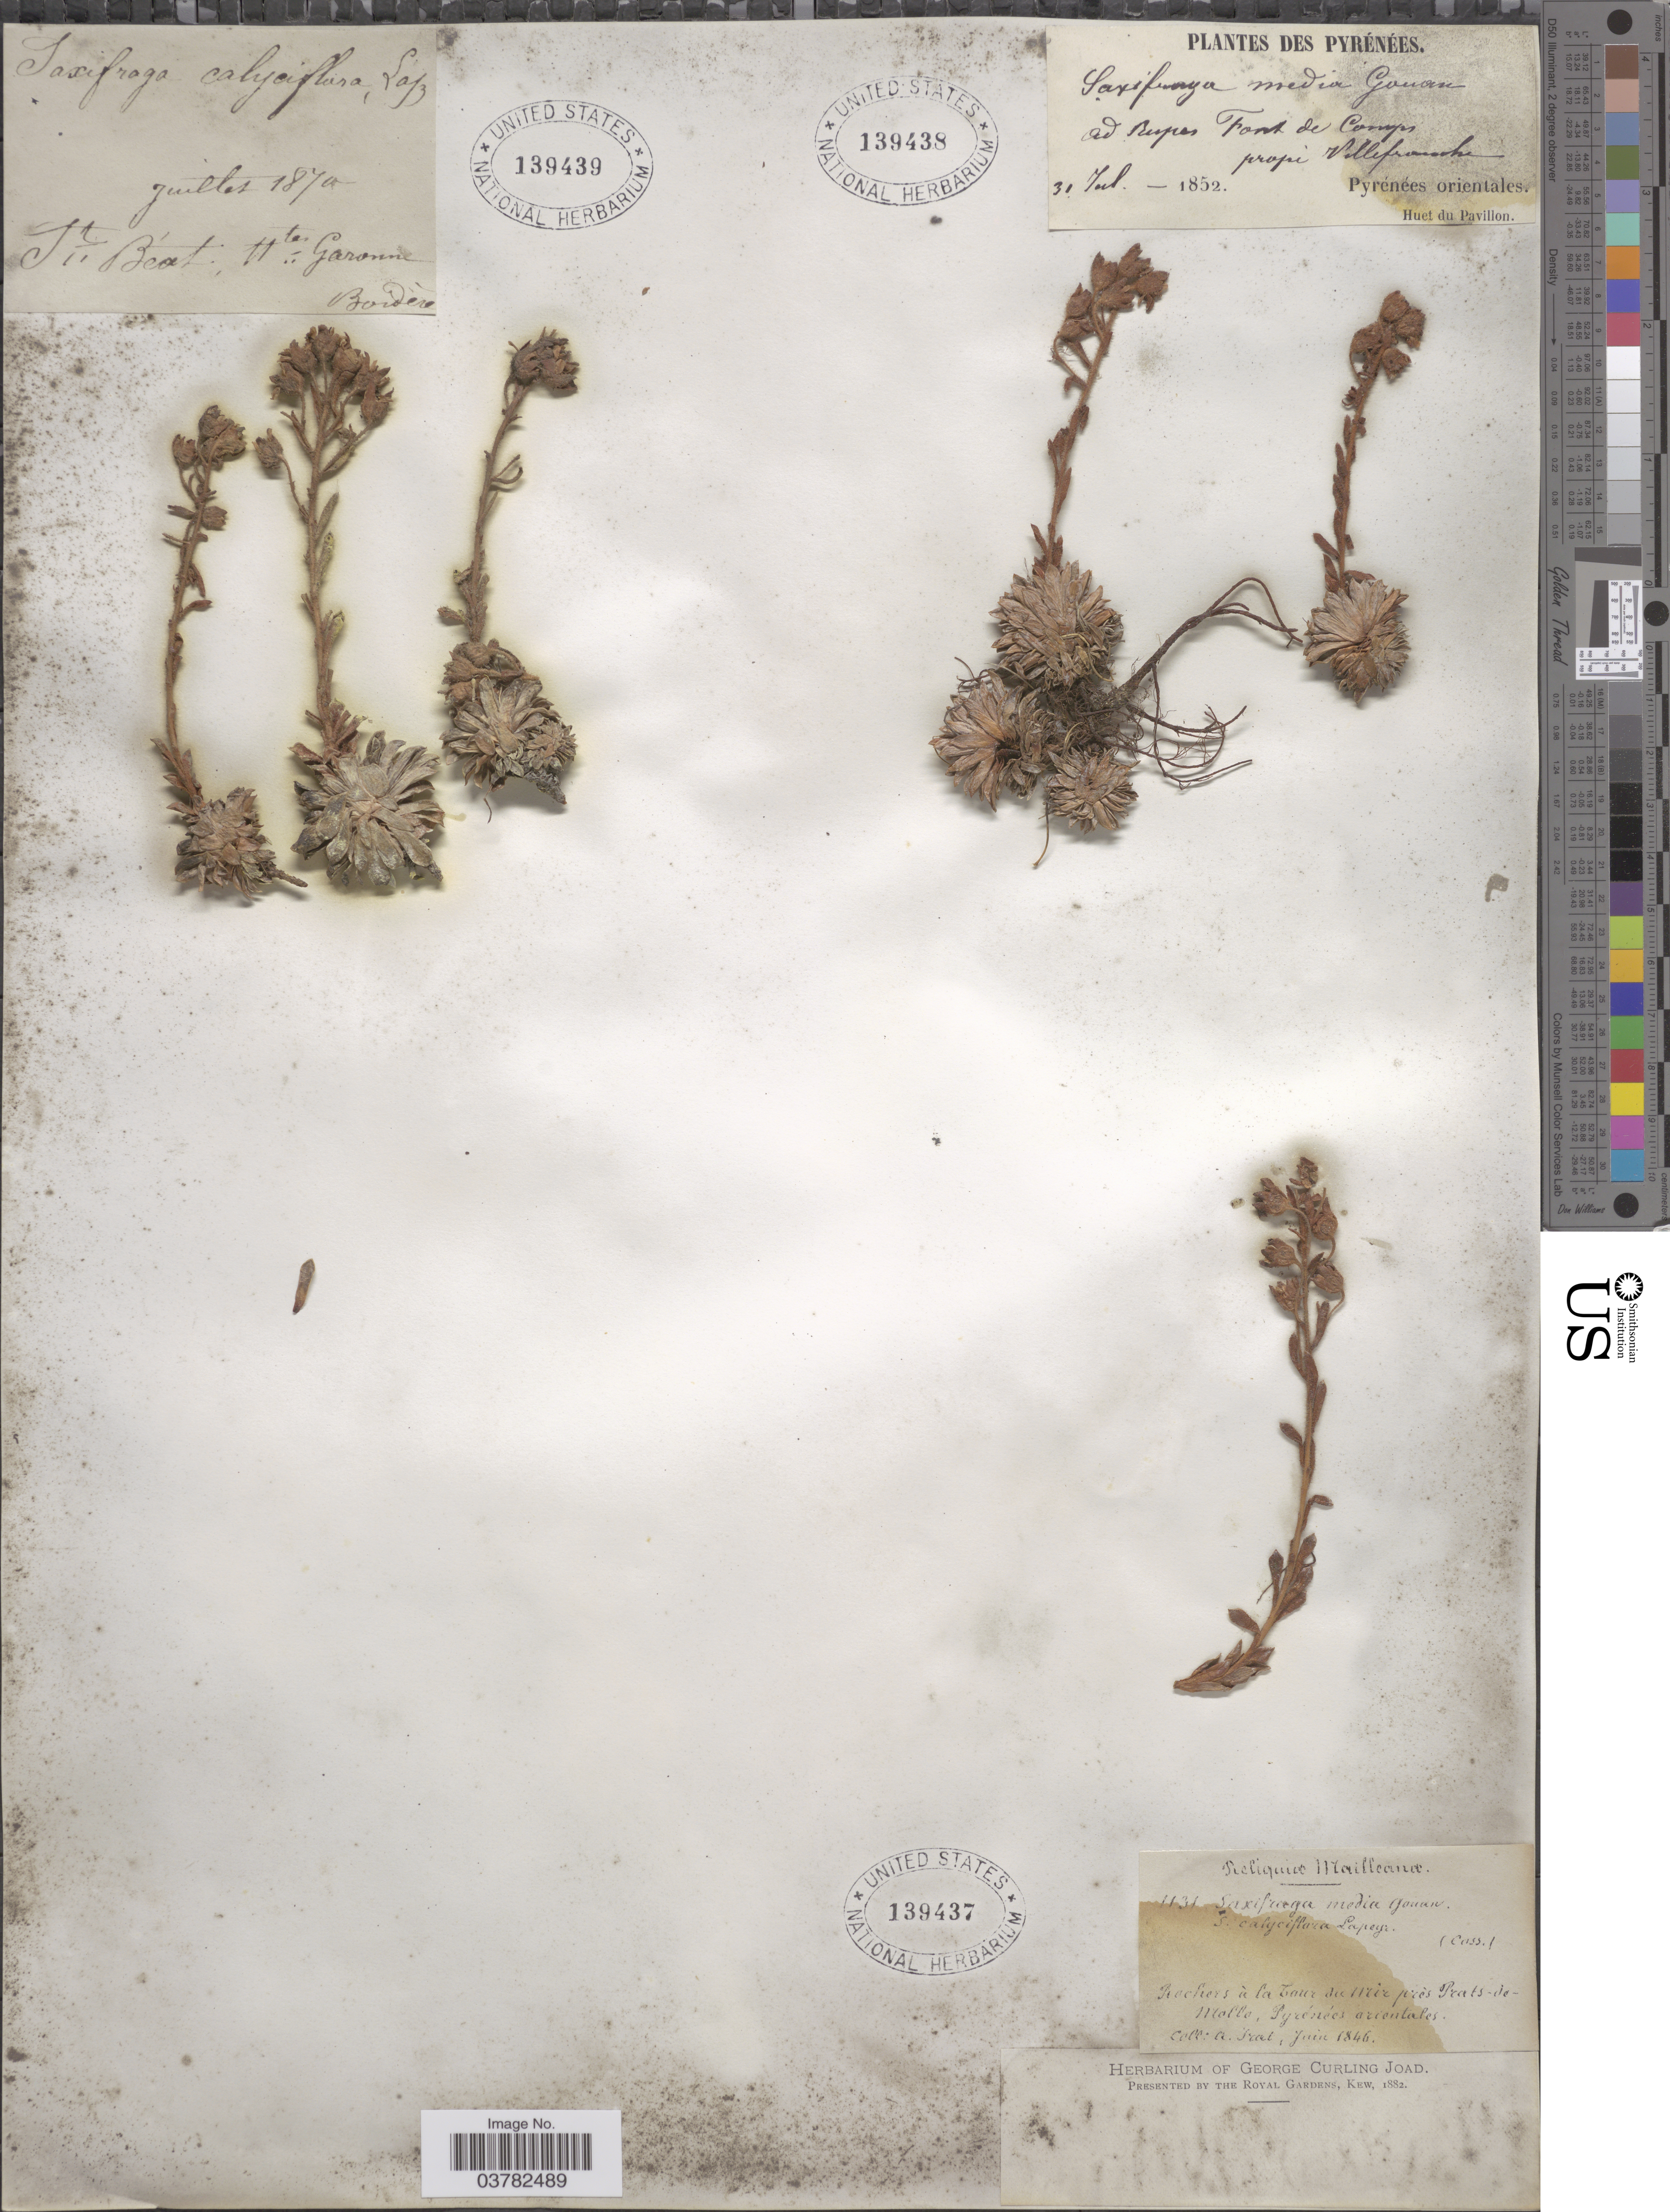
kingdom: Plantae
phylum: Tracheophyta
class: Magnoliopsida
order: Saxifragales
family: Saxifragaceae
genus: Saxifraga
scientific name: Saxifraga media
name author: Gouan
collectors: Huet du Pavillon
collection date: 1852-07-31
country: France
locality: Pyrénées. Ad rupes Font de Comps prope Villefranche. Pyrénées orientales.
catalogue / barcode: US 139438-2